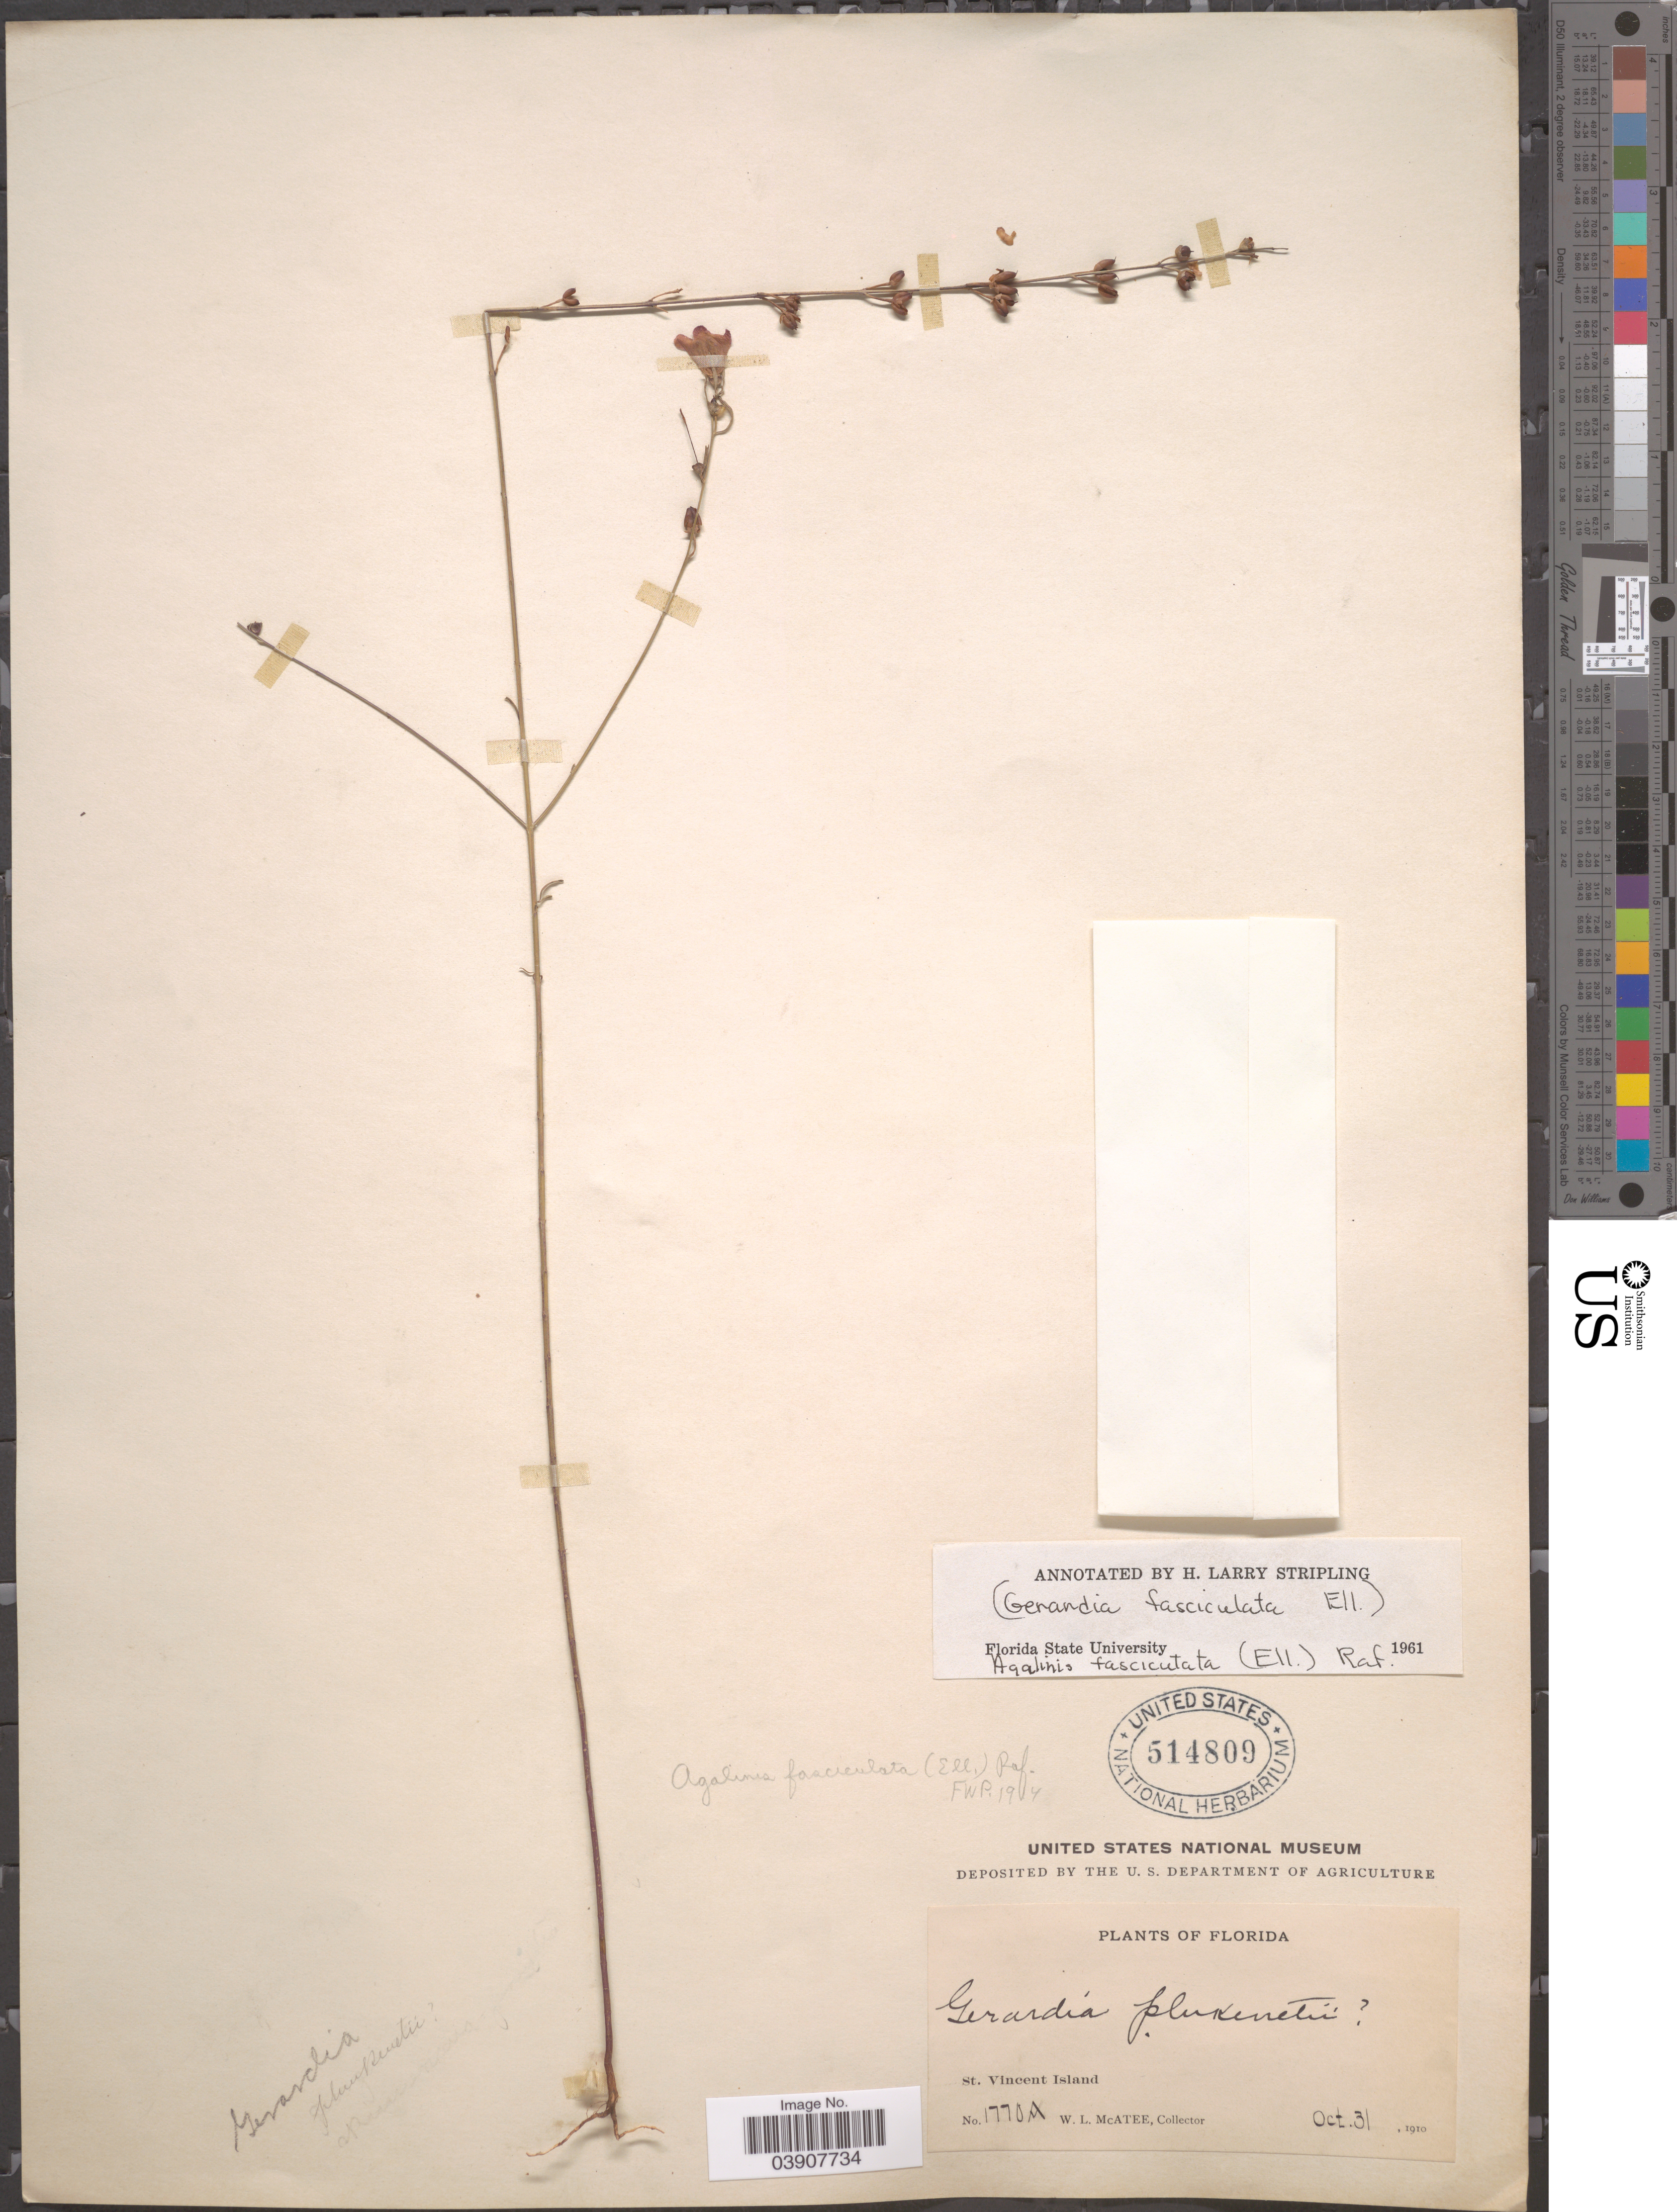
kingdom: Plantae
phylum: Tracheophyta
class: Magnoliopsida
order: Lamiales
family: Orobanchaceae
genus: Agalinis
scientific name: Agalinis fasciculata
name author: (Elliott) Raf.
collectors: W. McAtee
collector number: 1770A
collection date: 1910-10-31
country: United States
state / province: Florida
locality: St. Vincent Island.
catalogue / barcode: US 514809